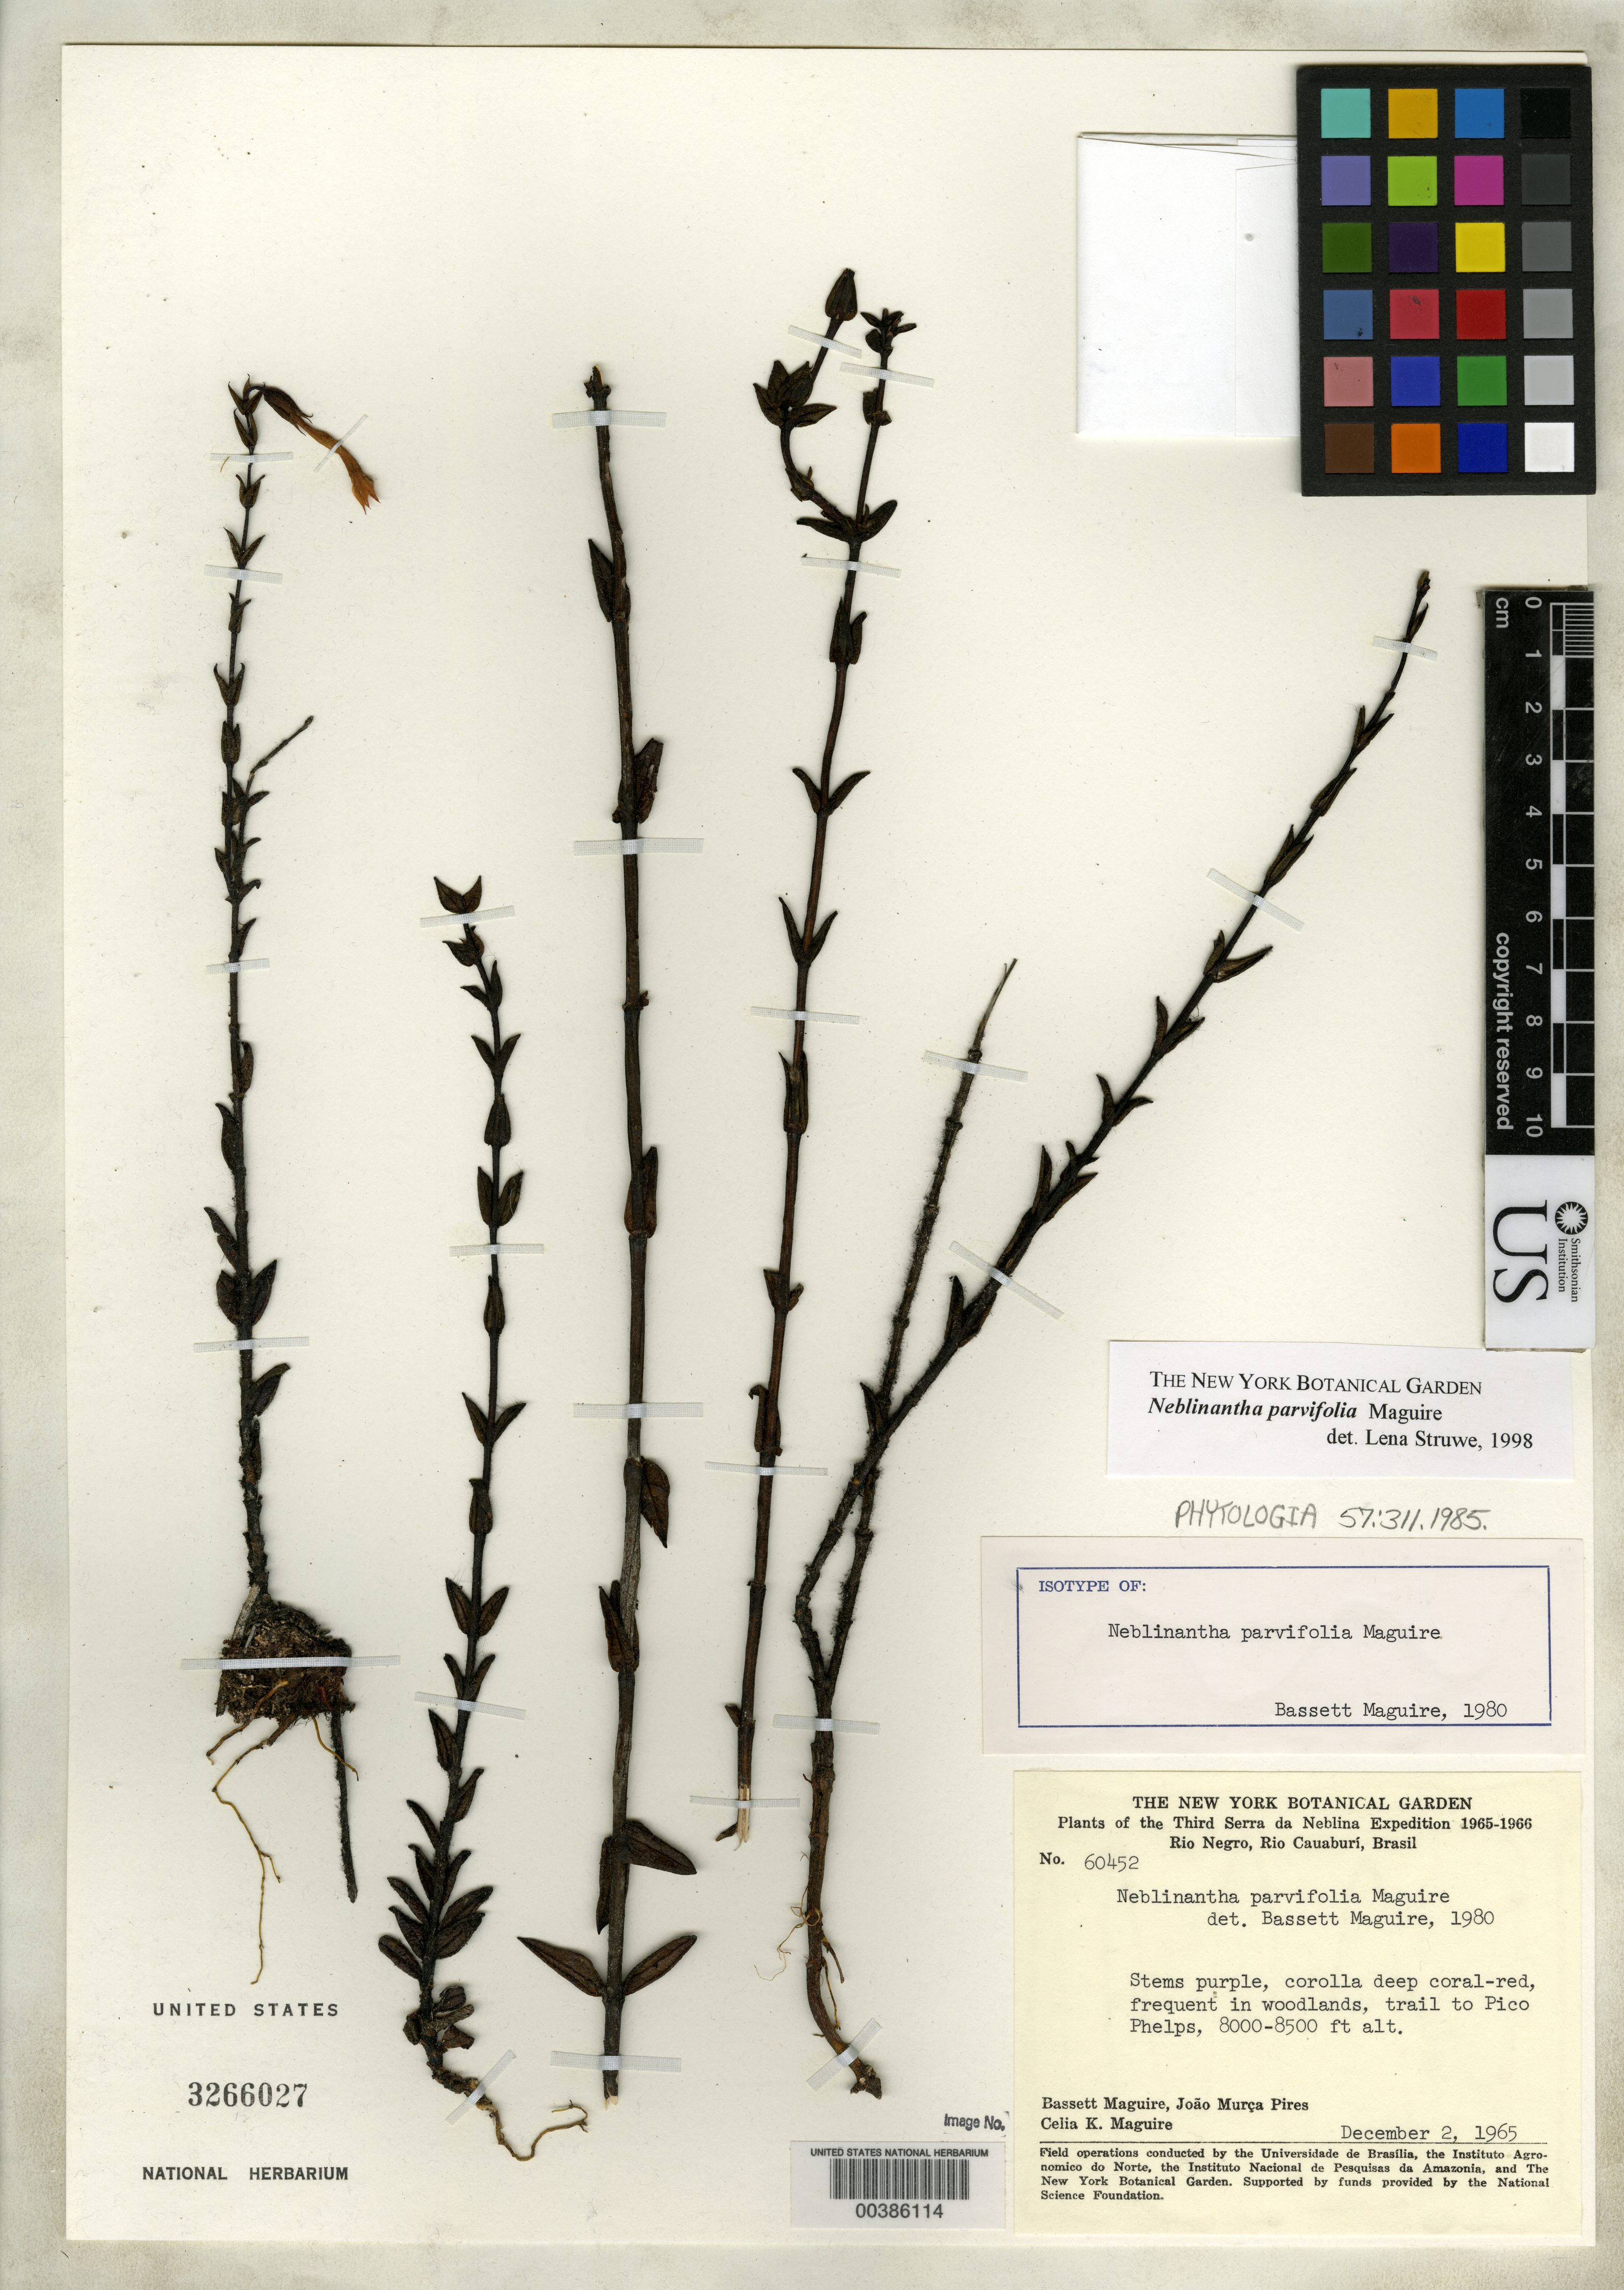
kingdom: Plantae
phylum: Tracheophyta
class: Magnoliopsida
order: Gentianales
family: Gentianaceae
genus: Neblinantha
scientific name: Neblinantha parvifolia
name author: Maguire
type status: Isotype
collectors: B. Maguire, J. M. Pires & C. K. Maguire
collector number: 60452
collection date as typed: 02 Dec 1965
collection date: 1965-12-02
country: Brazil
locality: Serra da Neblina, Rio Negro, Rio Cauaburi.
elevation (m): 2438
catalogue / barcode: US 3266027